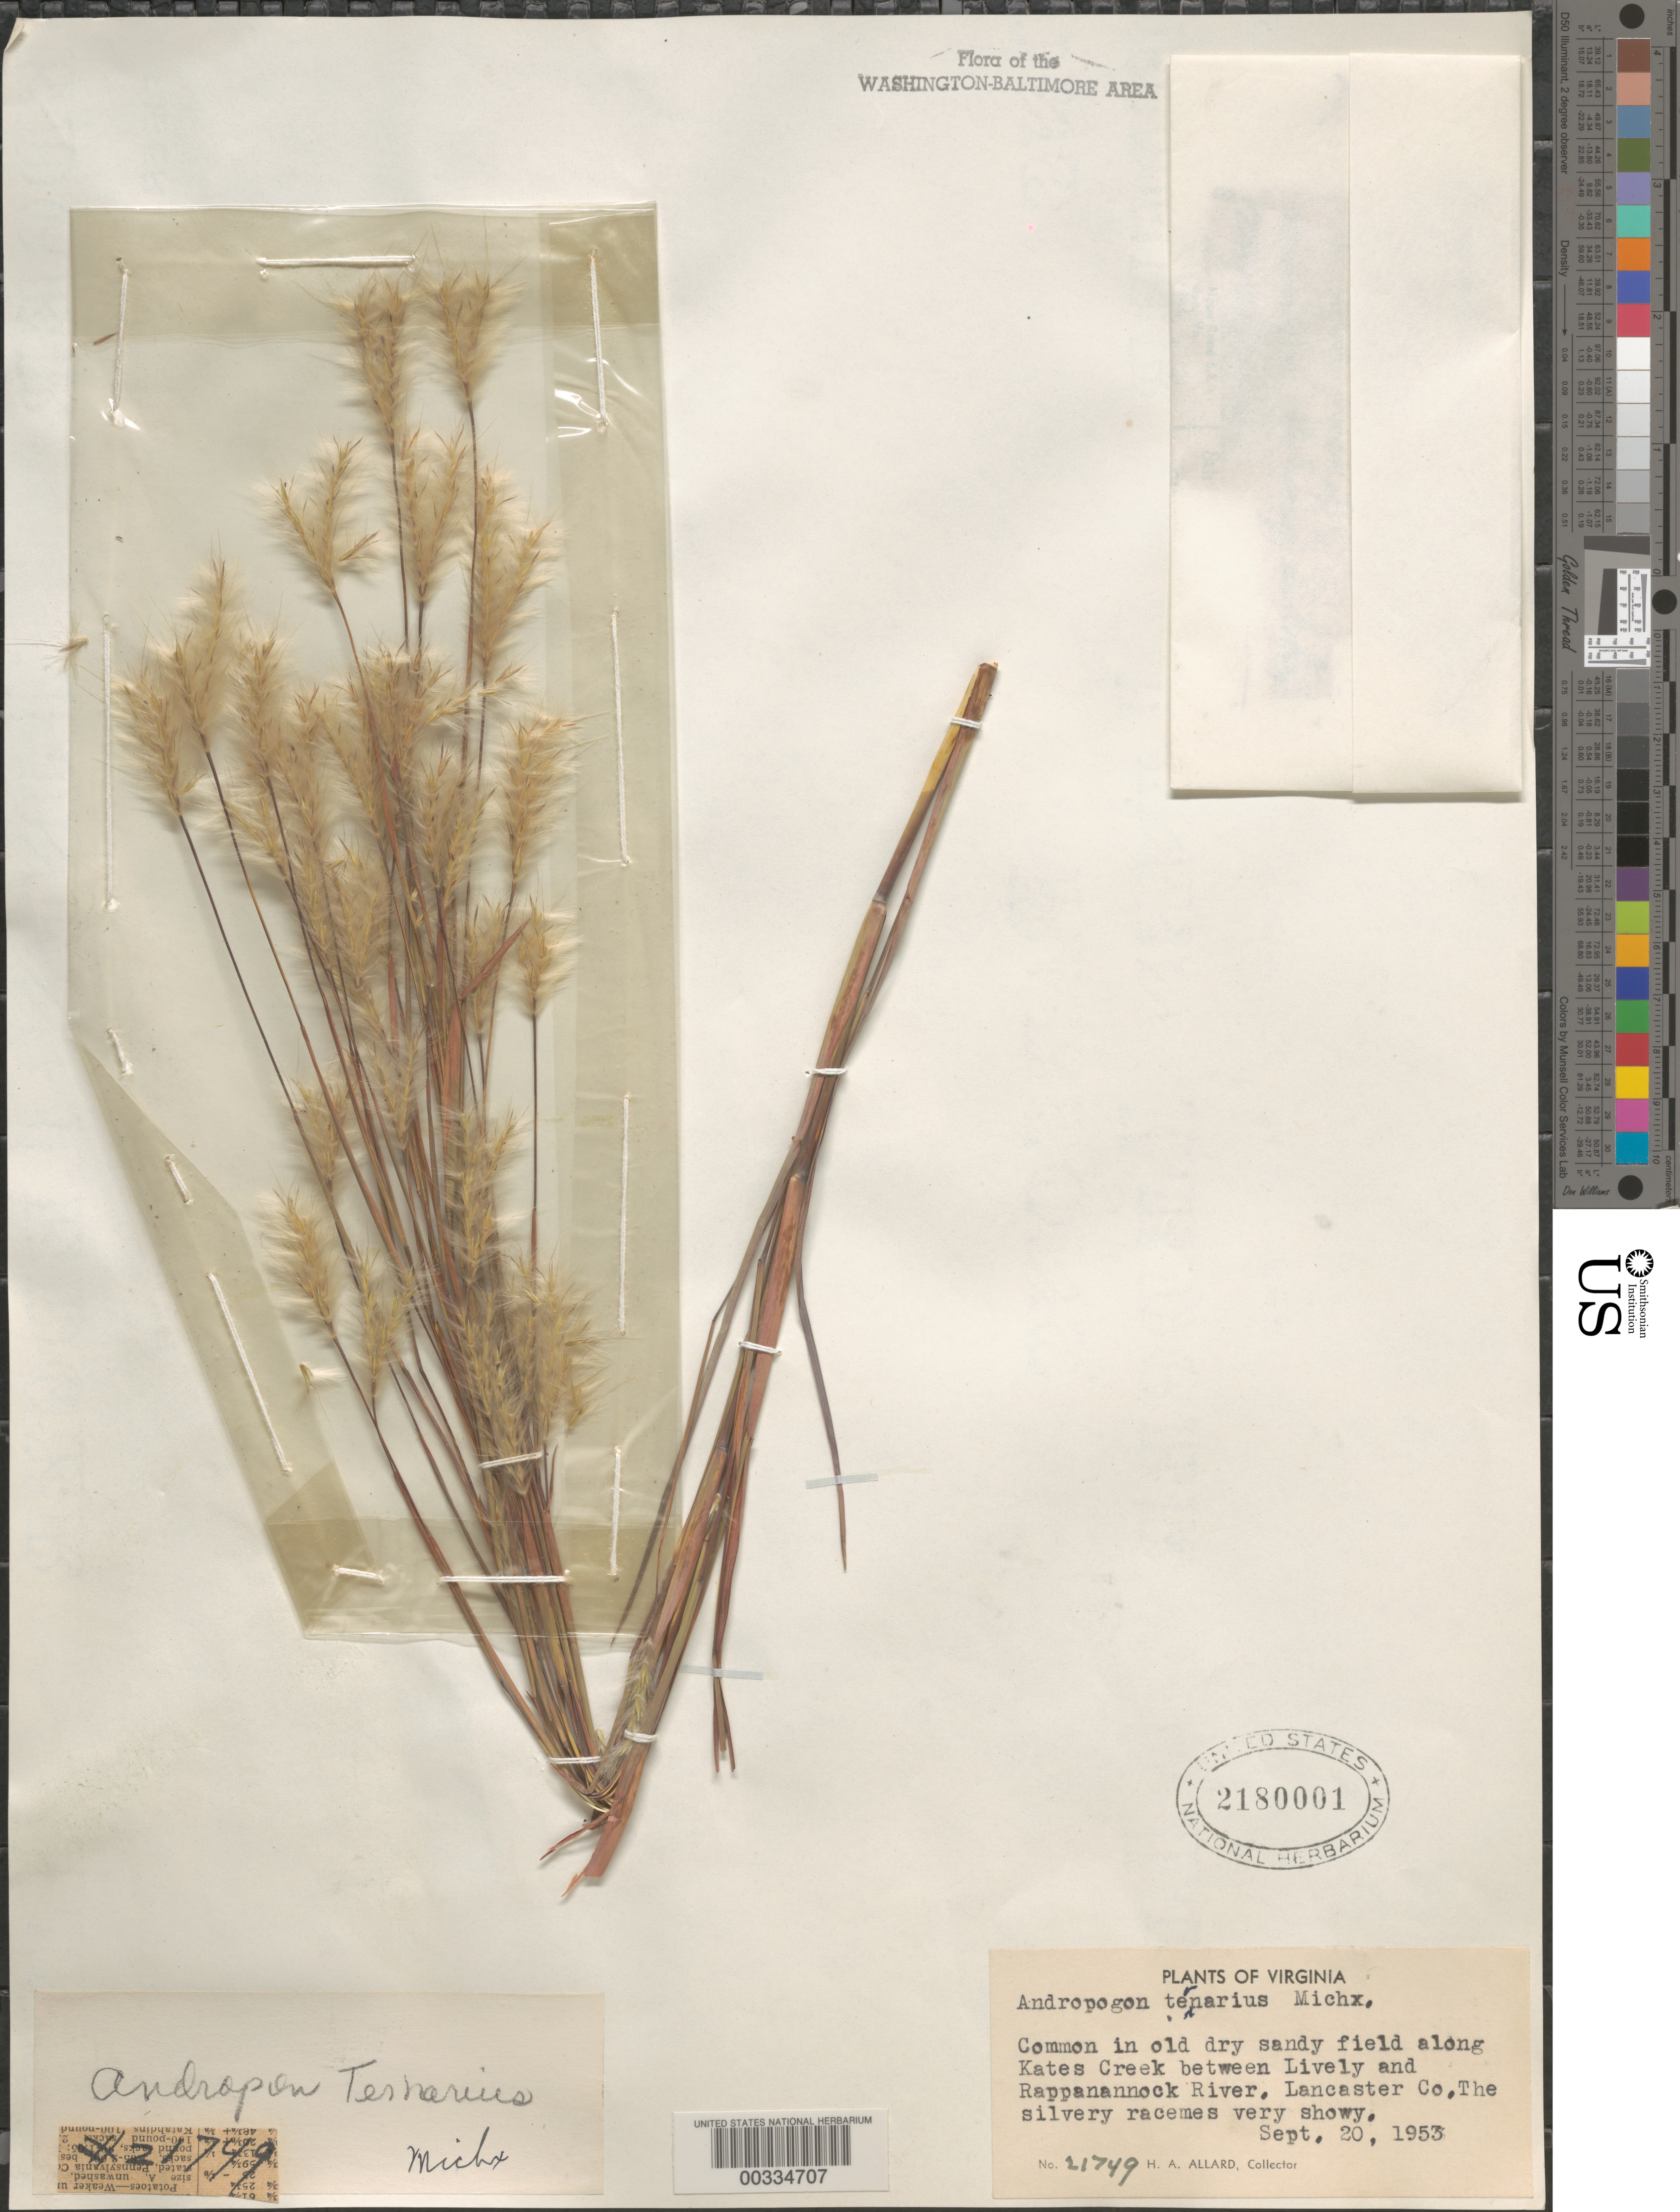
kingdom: Plantae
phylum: Tracheophyta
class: Liliopsida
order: Poales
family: Poaceae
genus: Andropogon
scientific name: Andropogon ternarius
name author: Michx.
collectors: H. A. Allard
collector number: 21749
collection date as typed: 20 Sep 1953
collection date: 1953-09-20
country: United States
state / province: Virginia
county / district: Lancaster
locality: Kates Creek, between Lively and Rappahannock River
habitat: In old dry sandy field along creek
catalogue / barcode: US 2180001